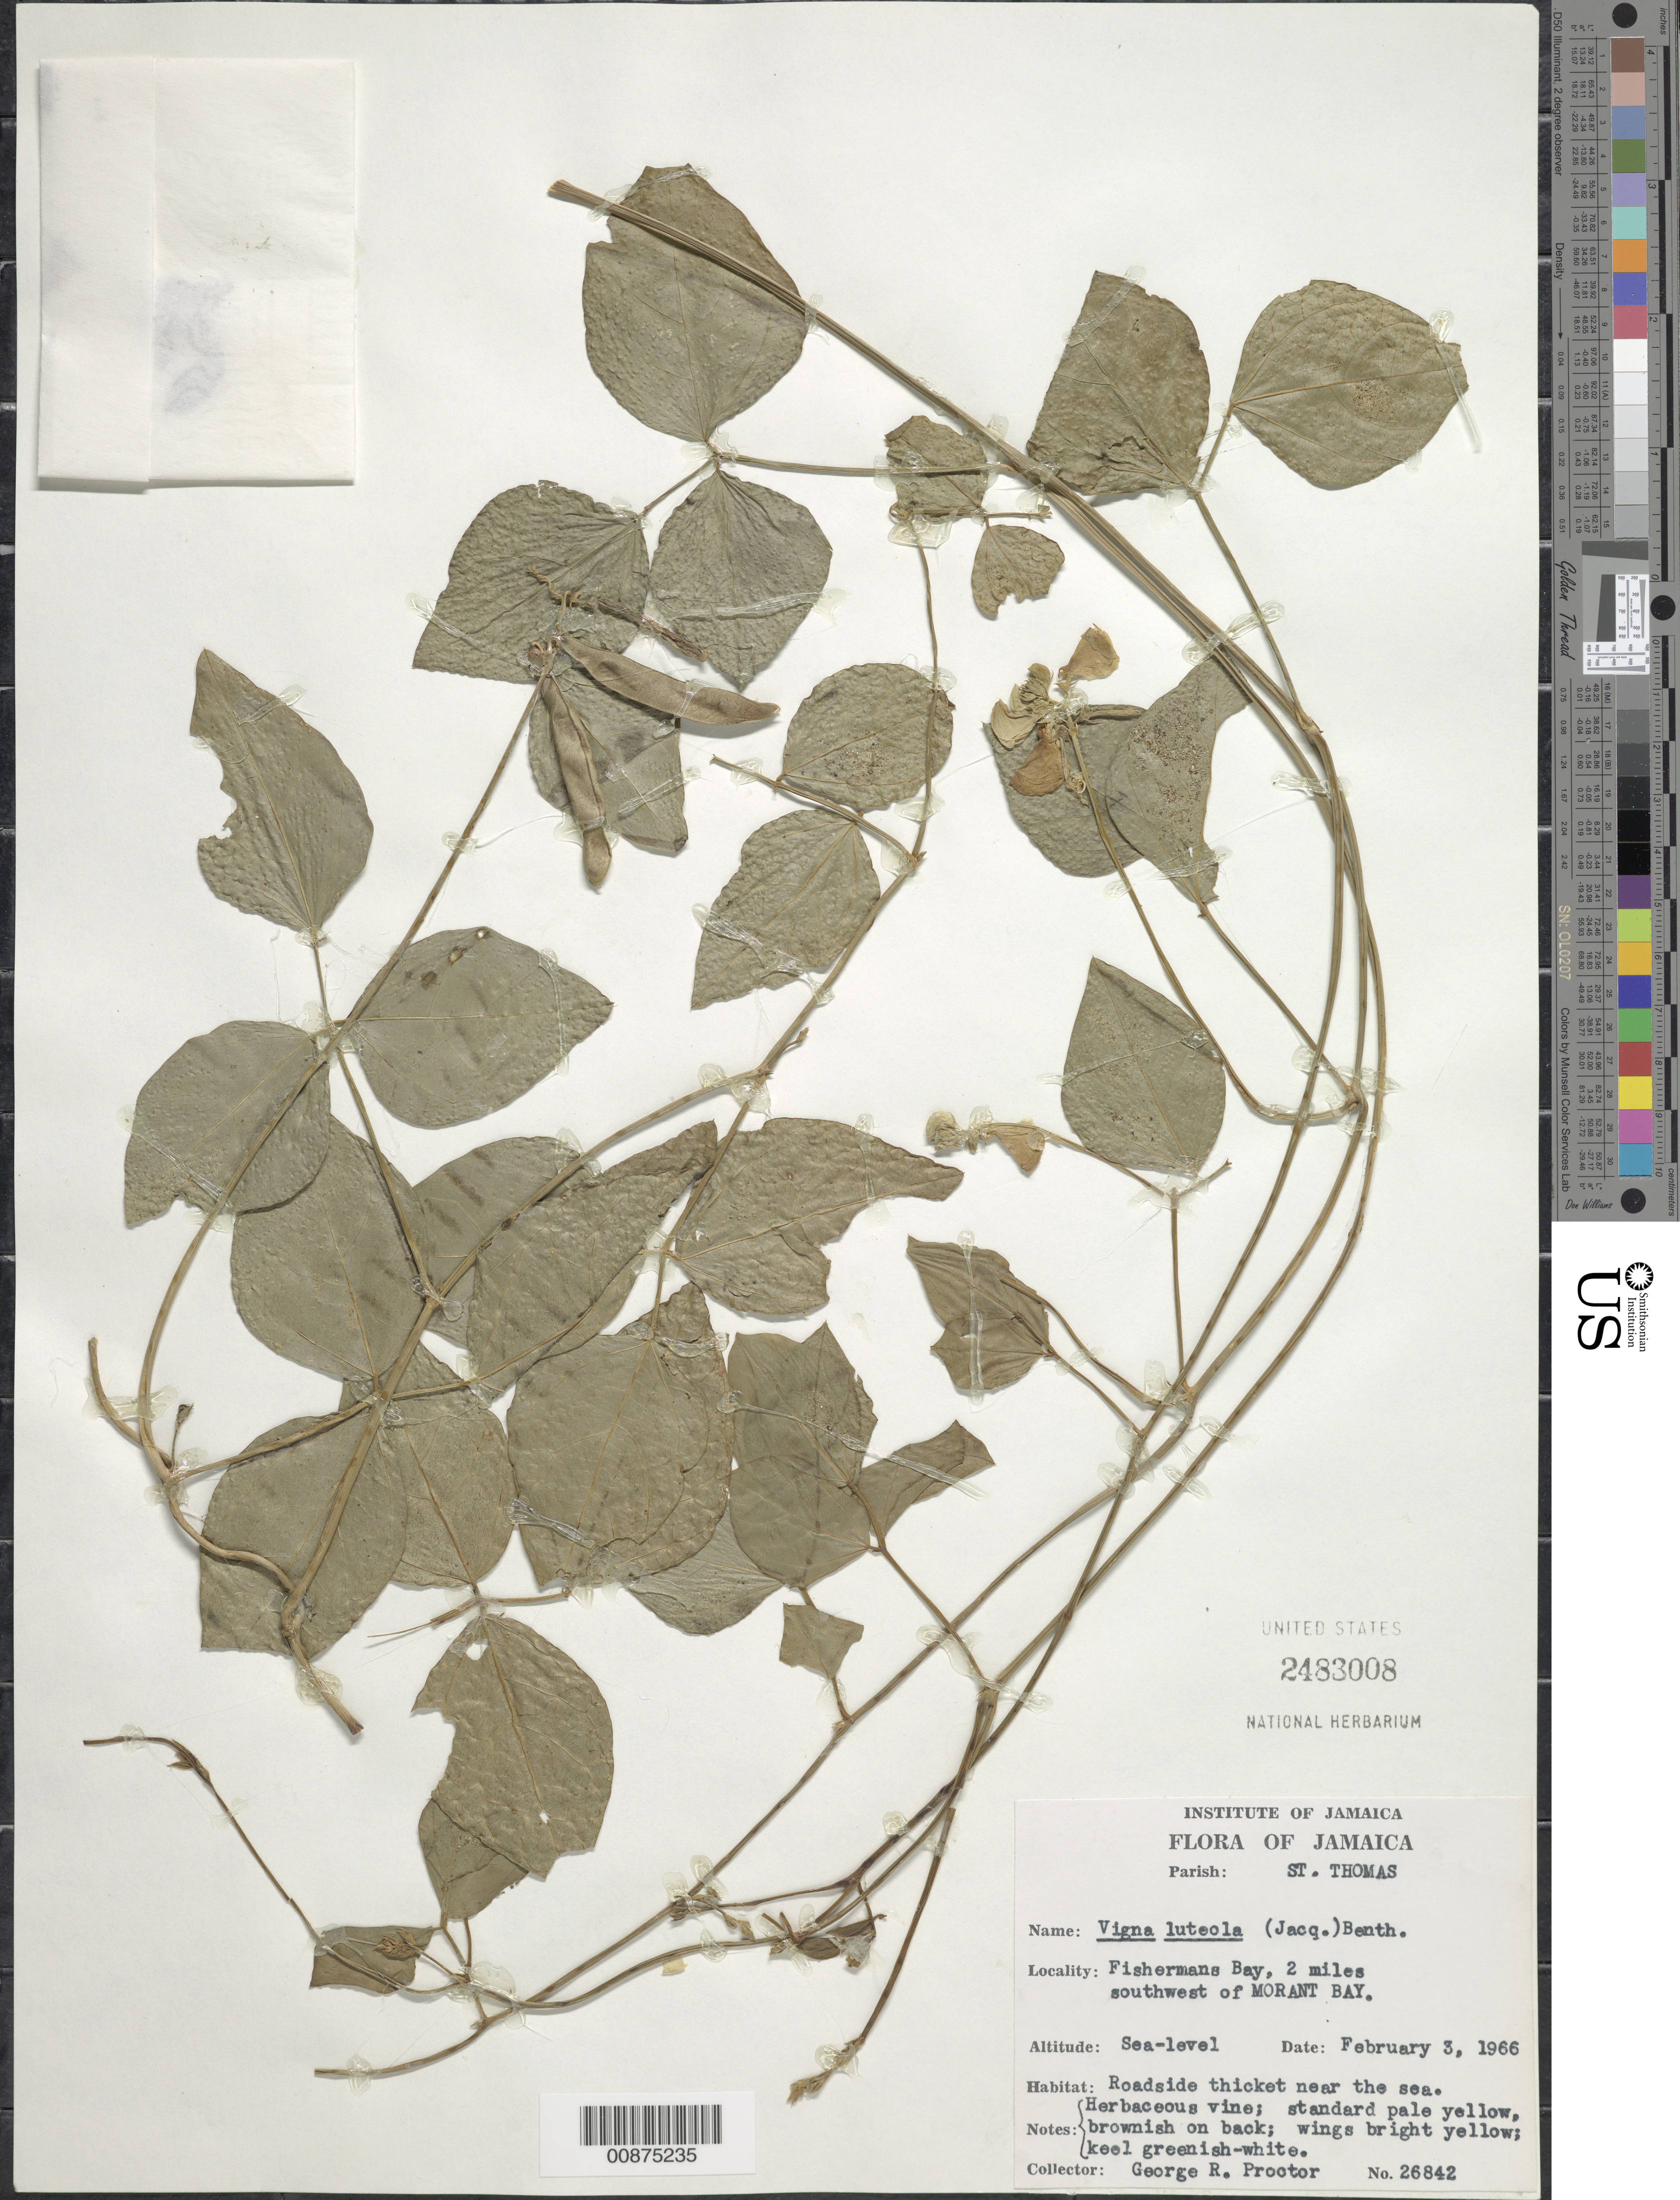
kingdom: Plantae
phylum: Tracheophyta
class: Magnoliopsida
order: Fabales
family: Fabaceae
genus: Vigna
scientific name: Vigna luteola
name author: (Jacq.) Benth.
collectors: G. R. Proctor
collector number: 26842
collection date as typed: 03 Feb 1966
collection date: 1966-02-03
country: Jamaica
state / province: Saint Thomas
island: Jamaica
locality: Fishermans Bay, 2 miles southwest of Morant Bay.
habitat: Roadside thicket near sea.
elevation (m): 0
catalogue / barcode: US 2483008